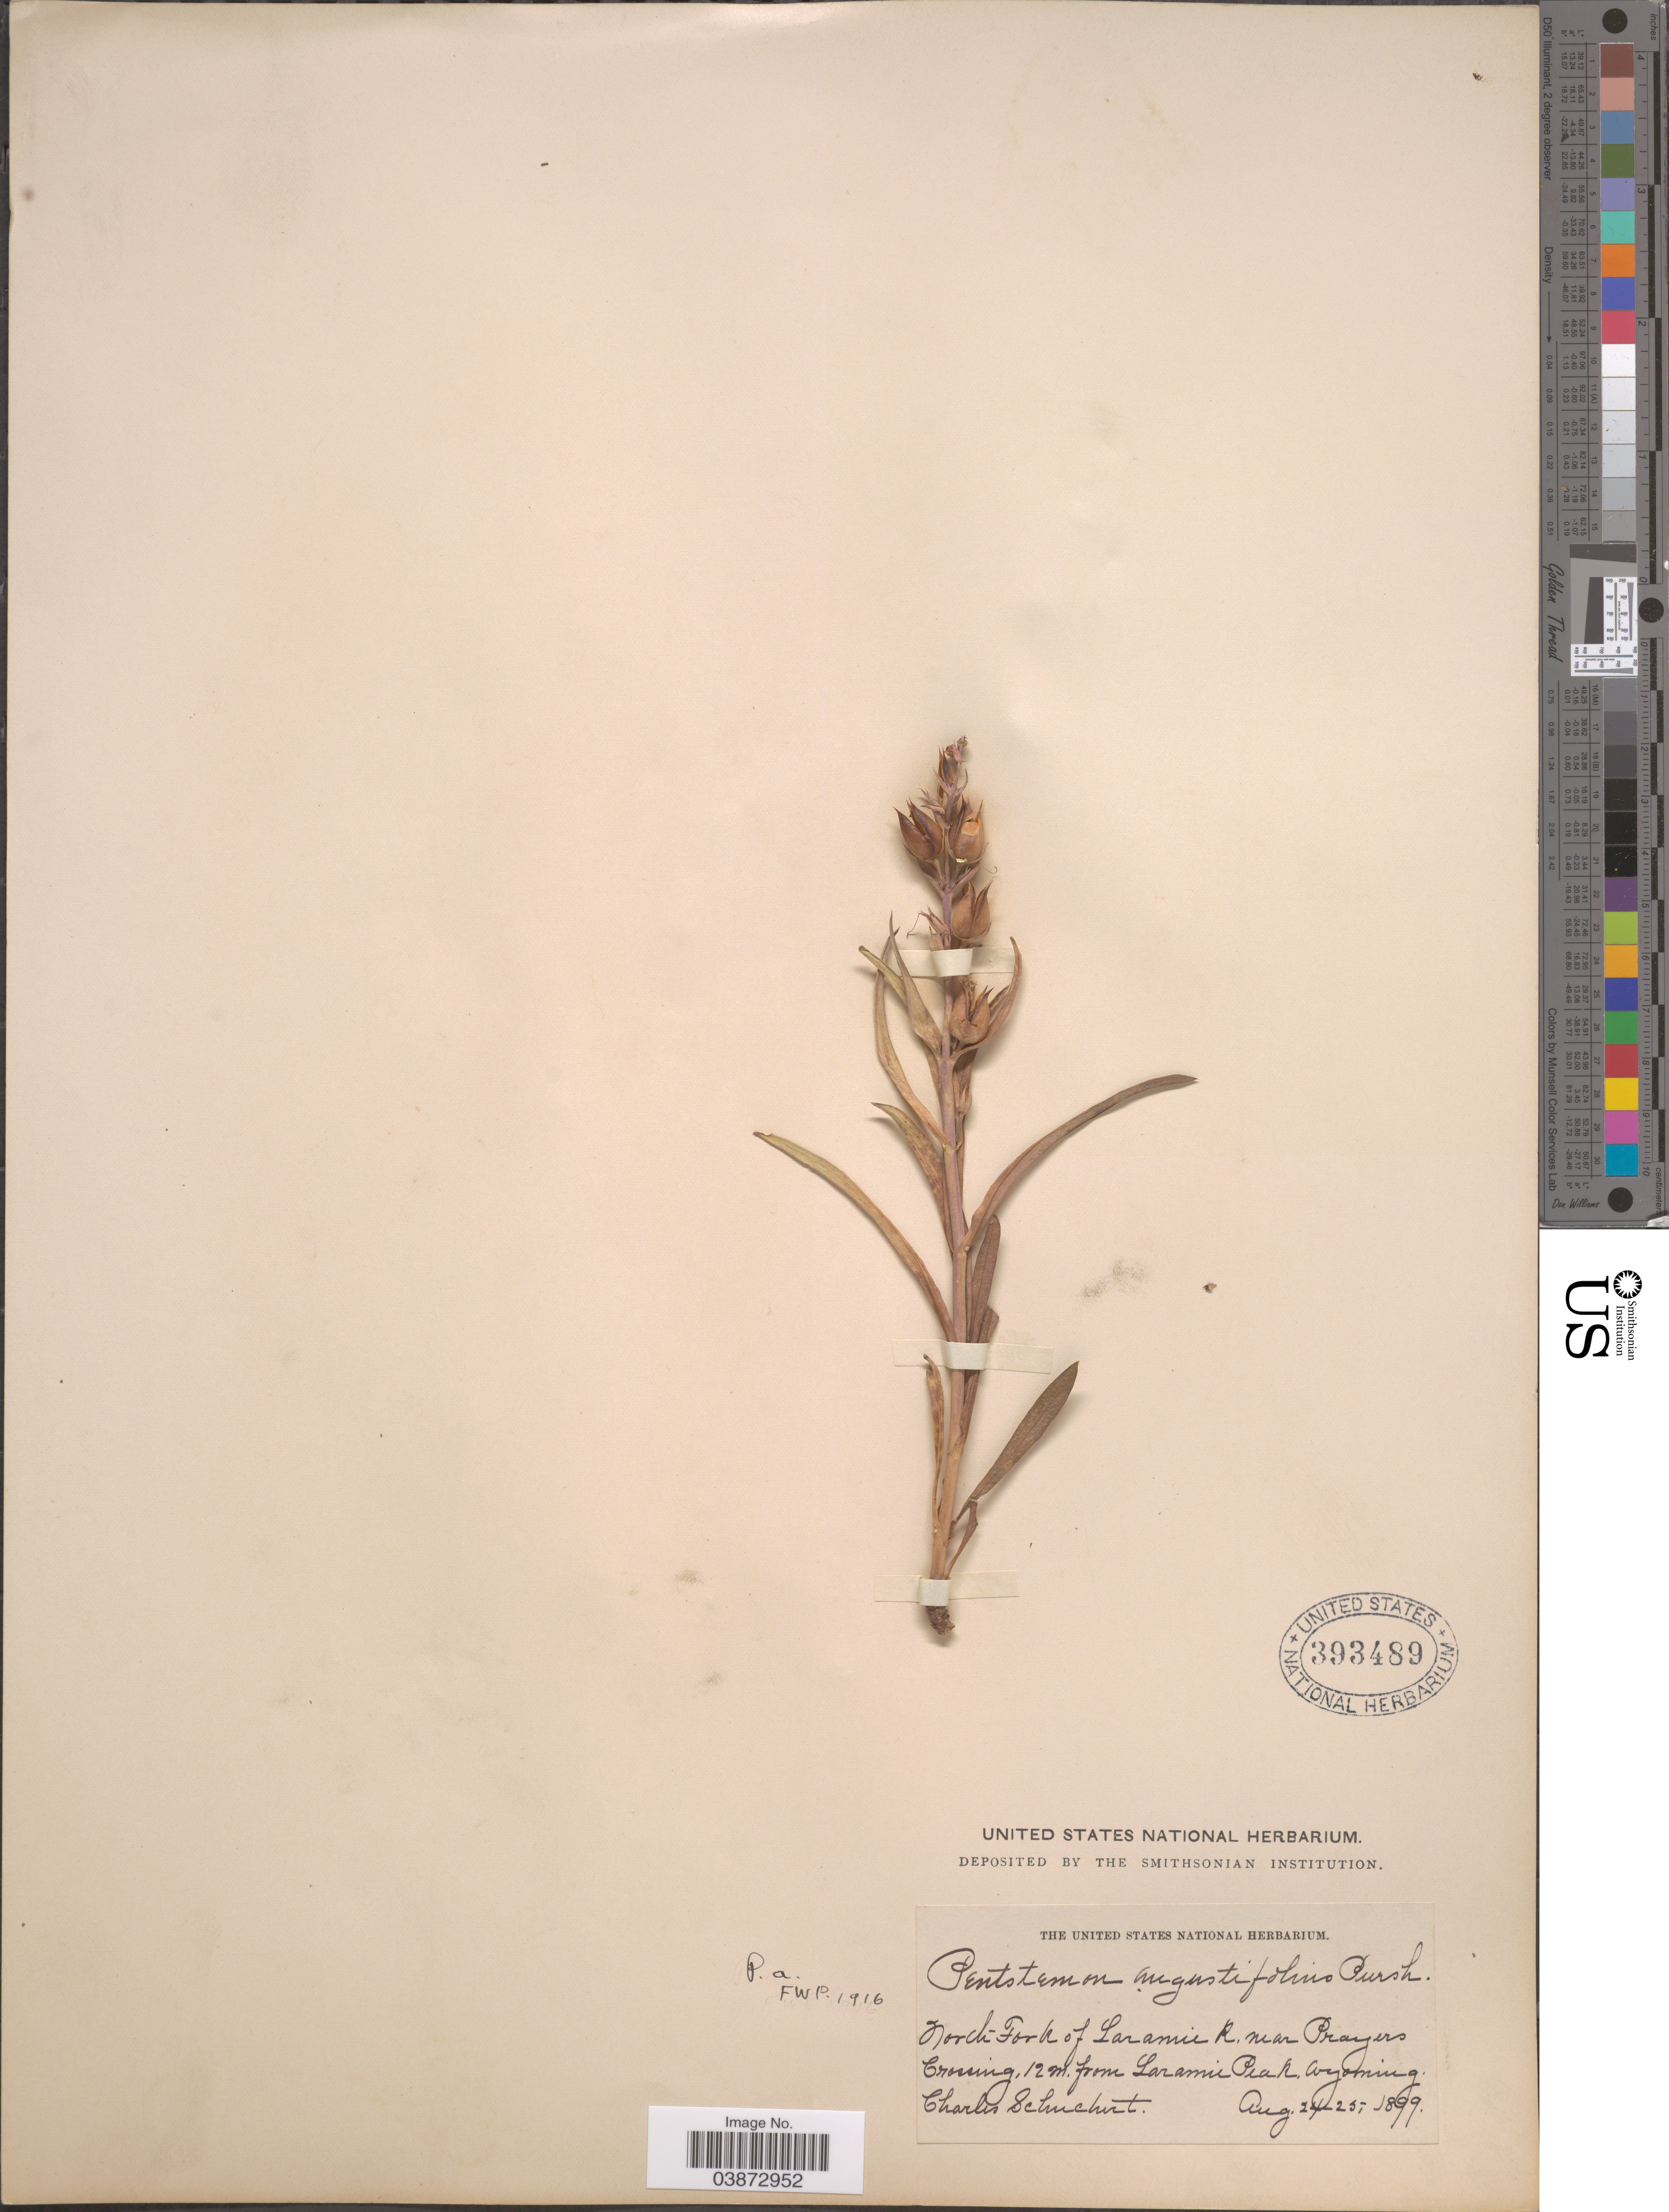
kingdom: Plantae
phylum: Tracheophyta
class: Magnoliopsida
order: Lamiales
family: Plantaginaceae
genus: Penstemon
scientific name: Penstemon angustifolius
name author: Nutt. ex Pursh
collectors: C. Schuchert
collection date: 1899-08-24/1899-08-25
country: United States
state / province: Wyoming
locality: North Fork of Laramie R. near Prayers Crossing, 12 m. from Laramie Peak.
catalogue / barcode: US 393489